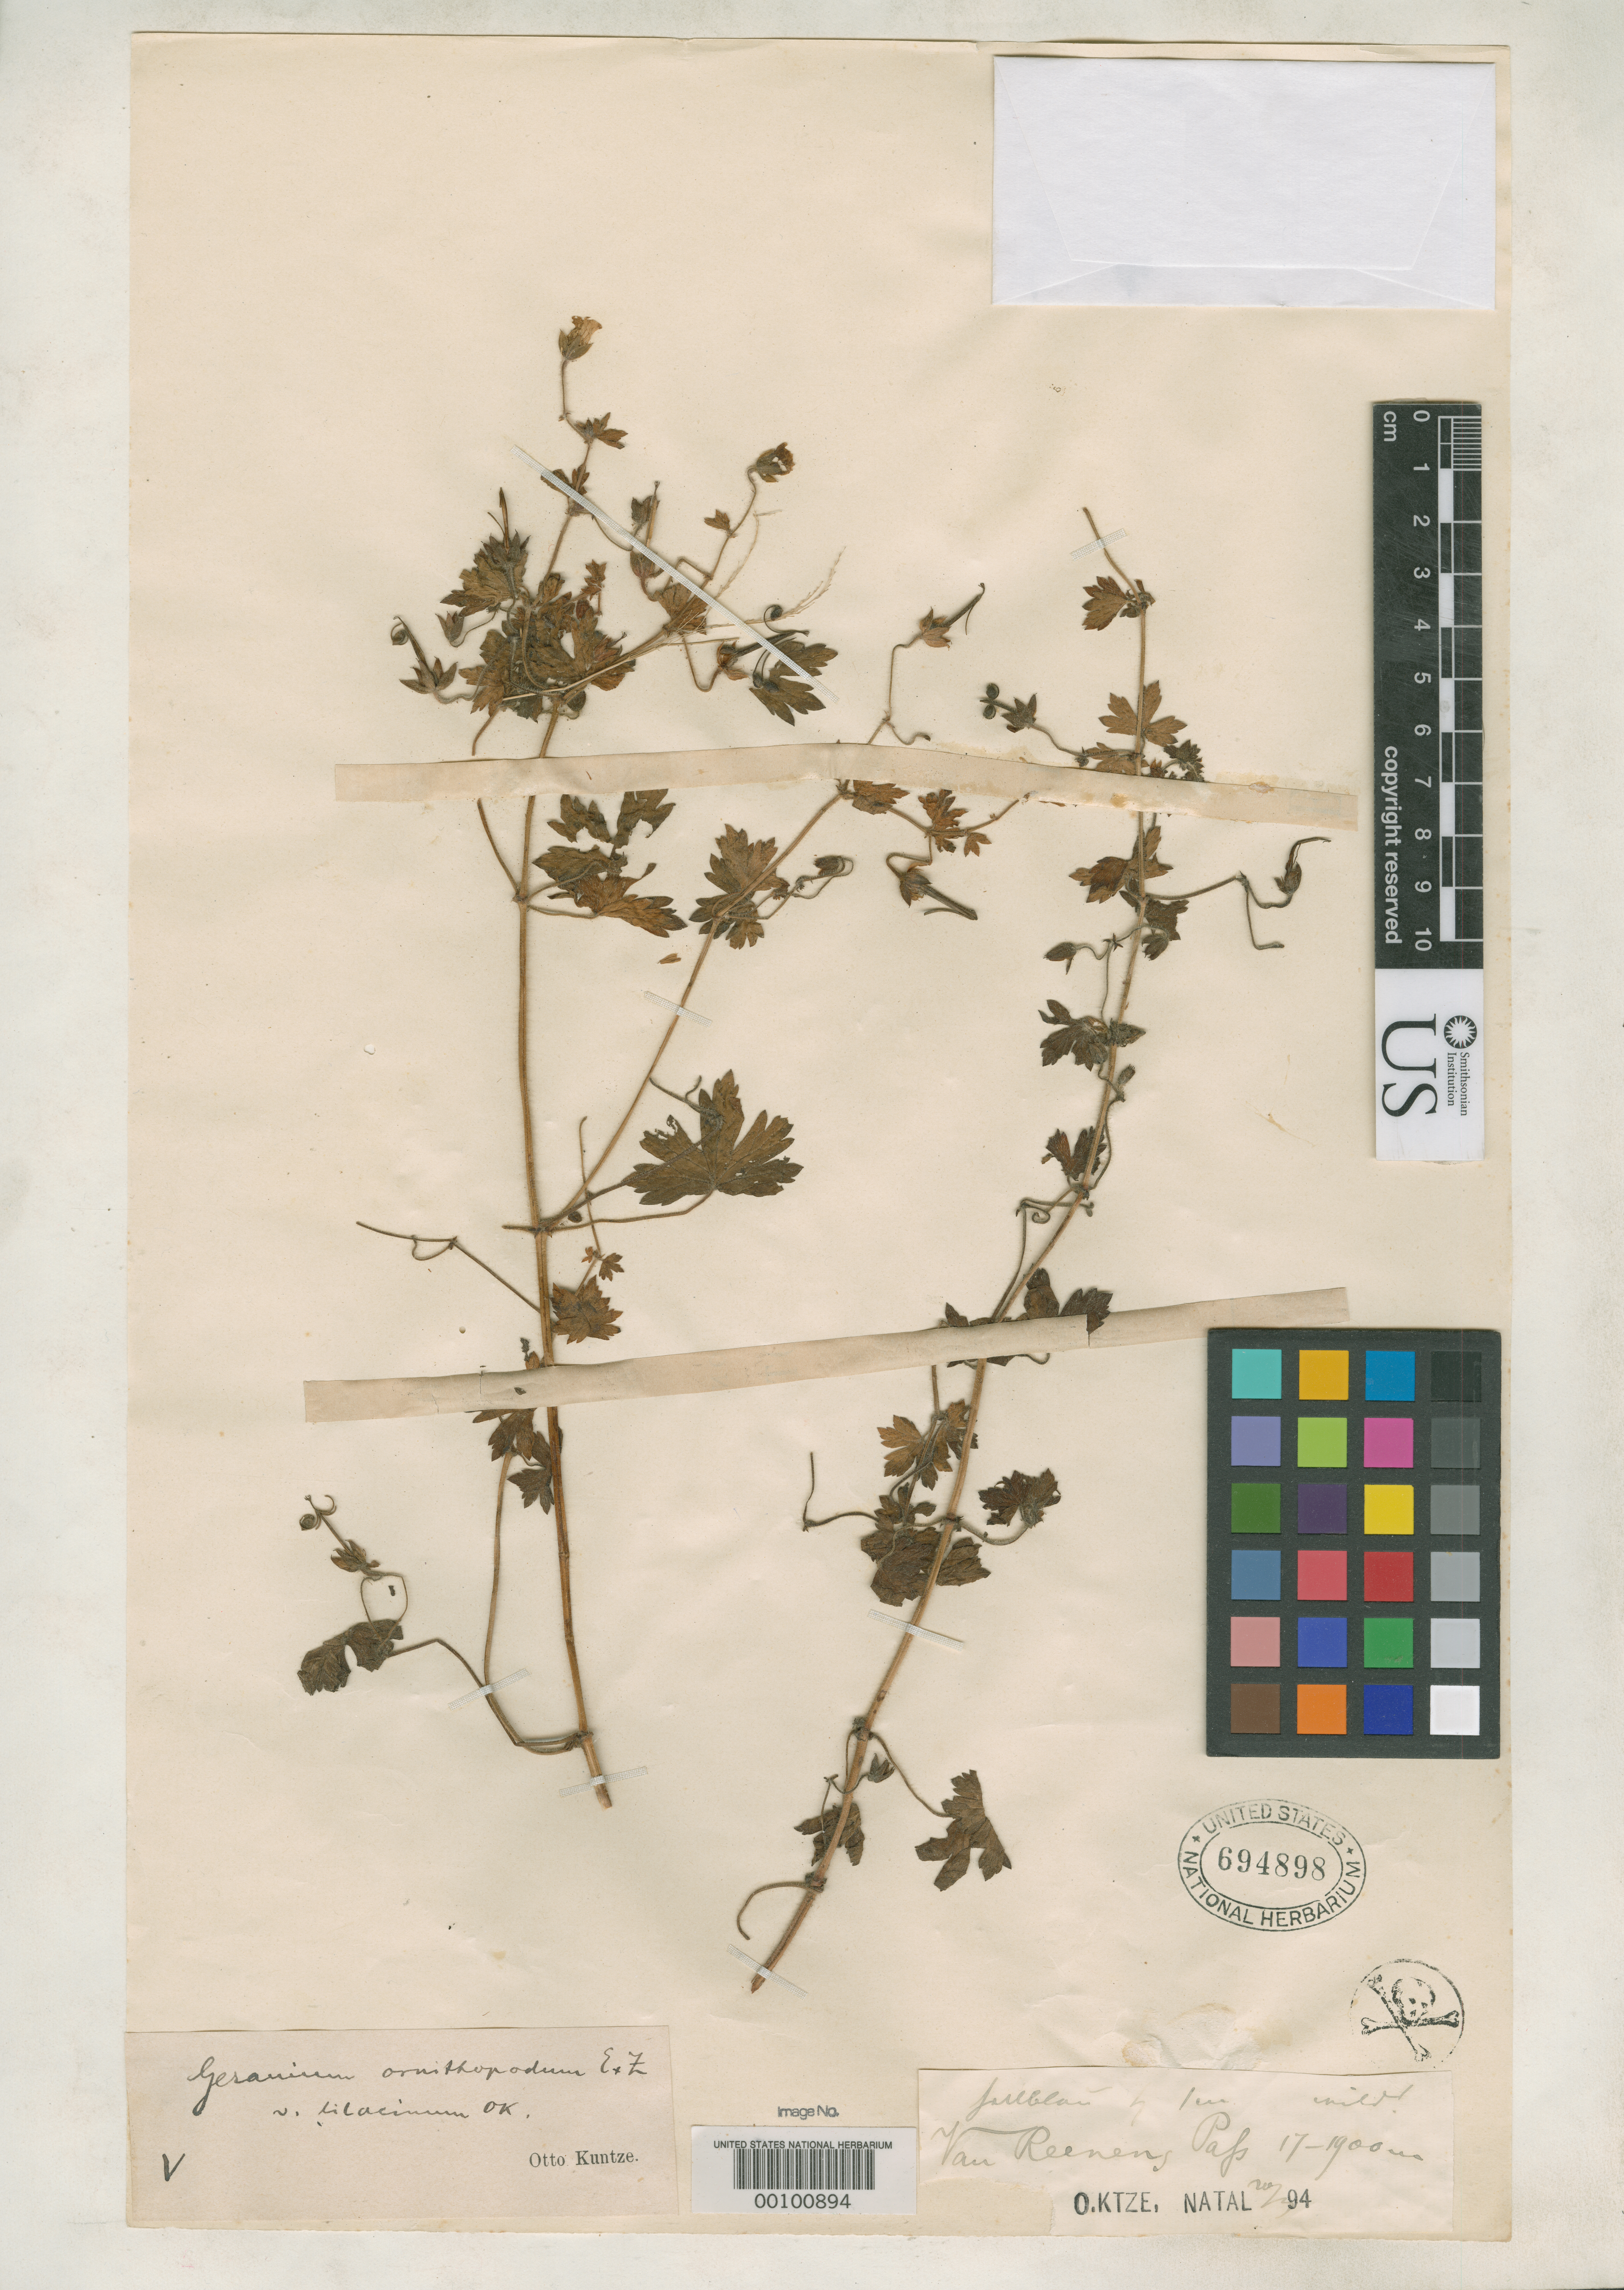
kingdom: Plantae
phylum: Tracheophyta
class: Magnoliopsida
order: Geraniales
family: Geraniaceae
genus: Geranium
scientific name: Geranium ornithopodon var. lilacinum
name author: Kuntze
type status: Type Fragment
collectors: C.E.O. Kuntze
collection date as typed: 1894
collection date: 1894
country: South Africa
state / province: KwaZulu-Natal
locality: Van Reenen's Pass.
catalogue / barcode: US 694898